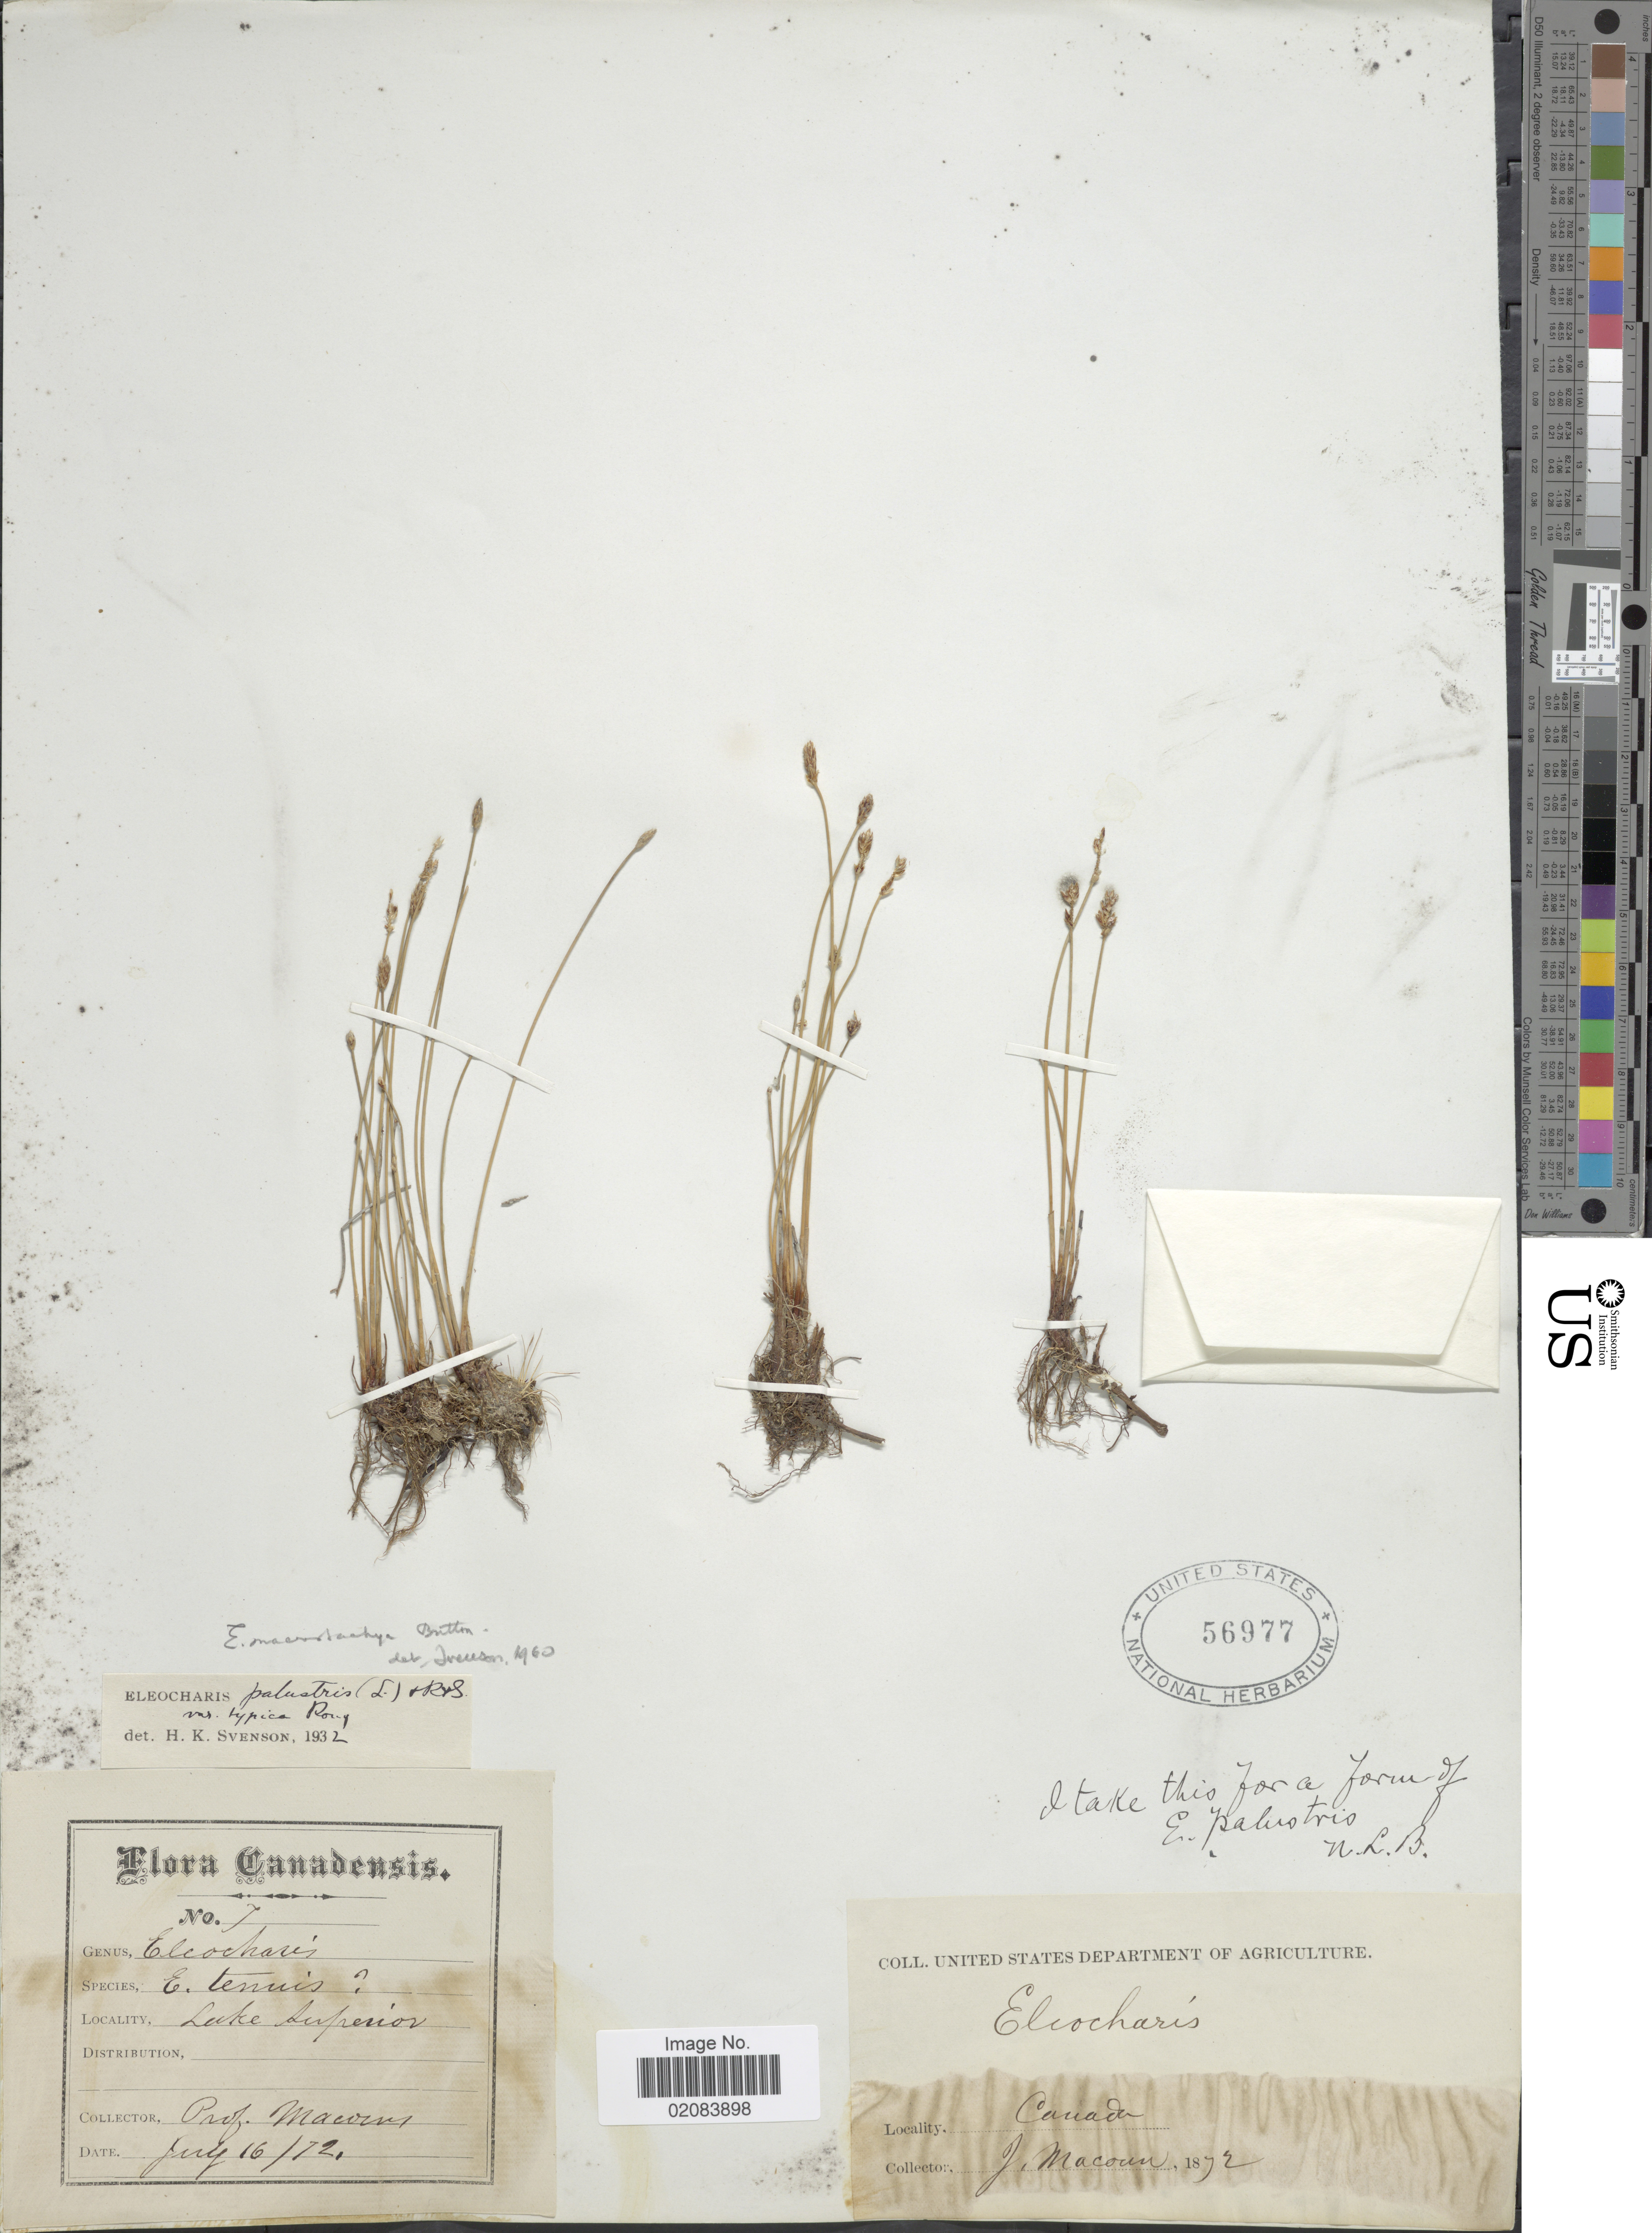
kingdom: Plantae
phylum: Tracheophyta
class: Liliopsida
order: Poales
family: Cyperaceae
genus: Eleocharis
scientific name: Eleocharis palustris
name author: (L.) Roem. & Schult.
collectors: J. Macoun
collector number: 7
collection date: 1872-07-16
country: Canada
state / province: Ontario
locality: Lake Superior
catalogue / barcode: US 56977